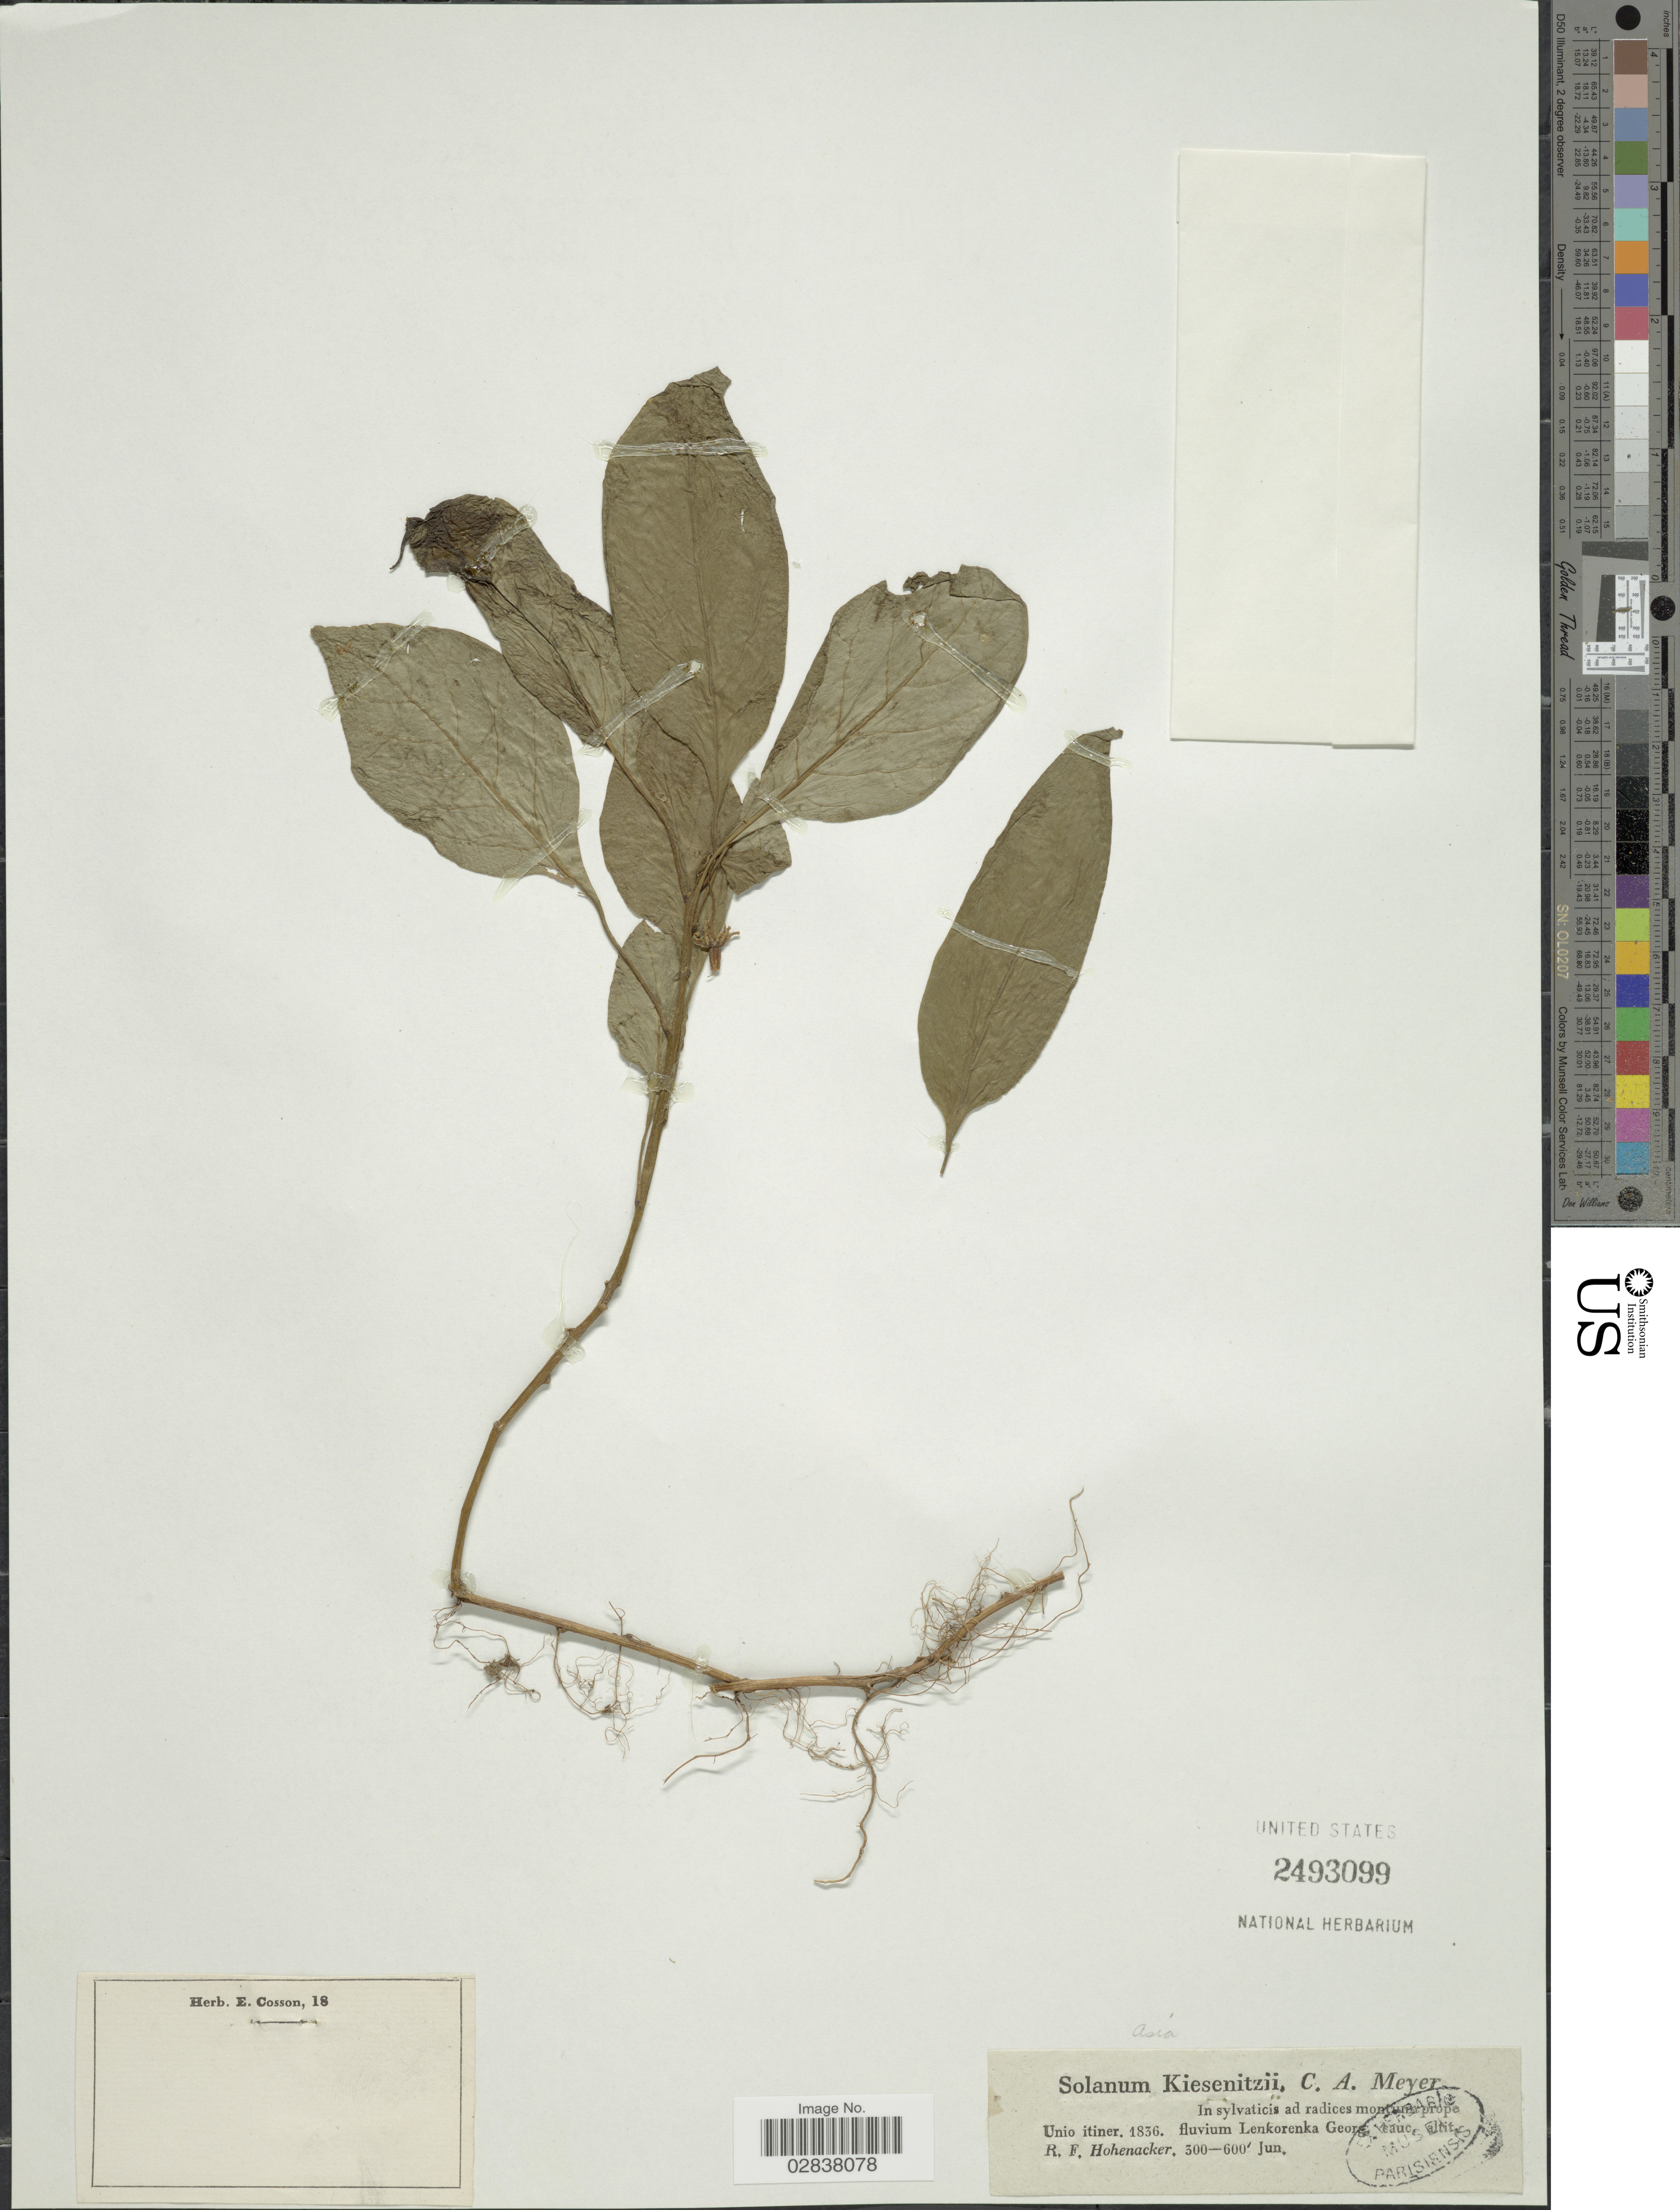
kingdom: Plantae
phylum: Tracheophyta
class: Magnoliopsida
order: Solanales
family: Solanaceae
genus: Solanum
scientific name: Solanum kieseritzkii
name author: C.A. Mey.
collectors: R. F. Hohenacker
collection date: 1836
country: Georgia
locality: Fluvium Lenkorenka Georg.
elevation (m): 91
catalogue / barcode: US 2493099